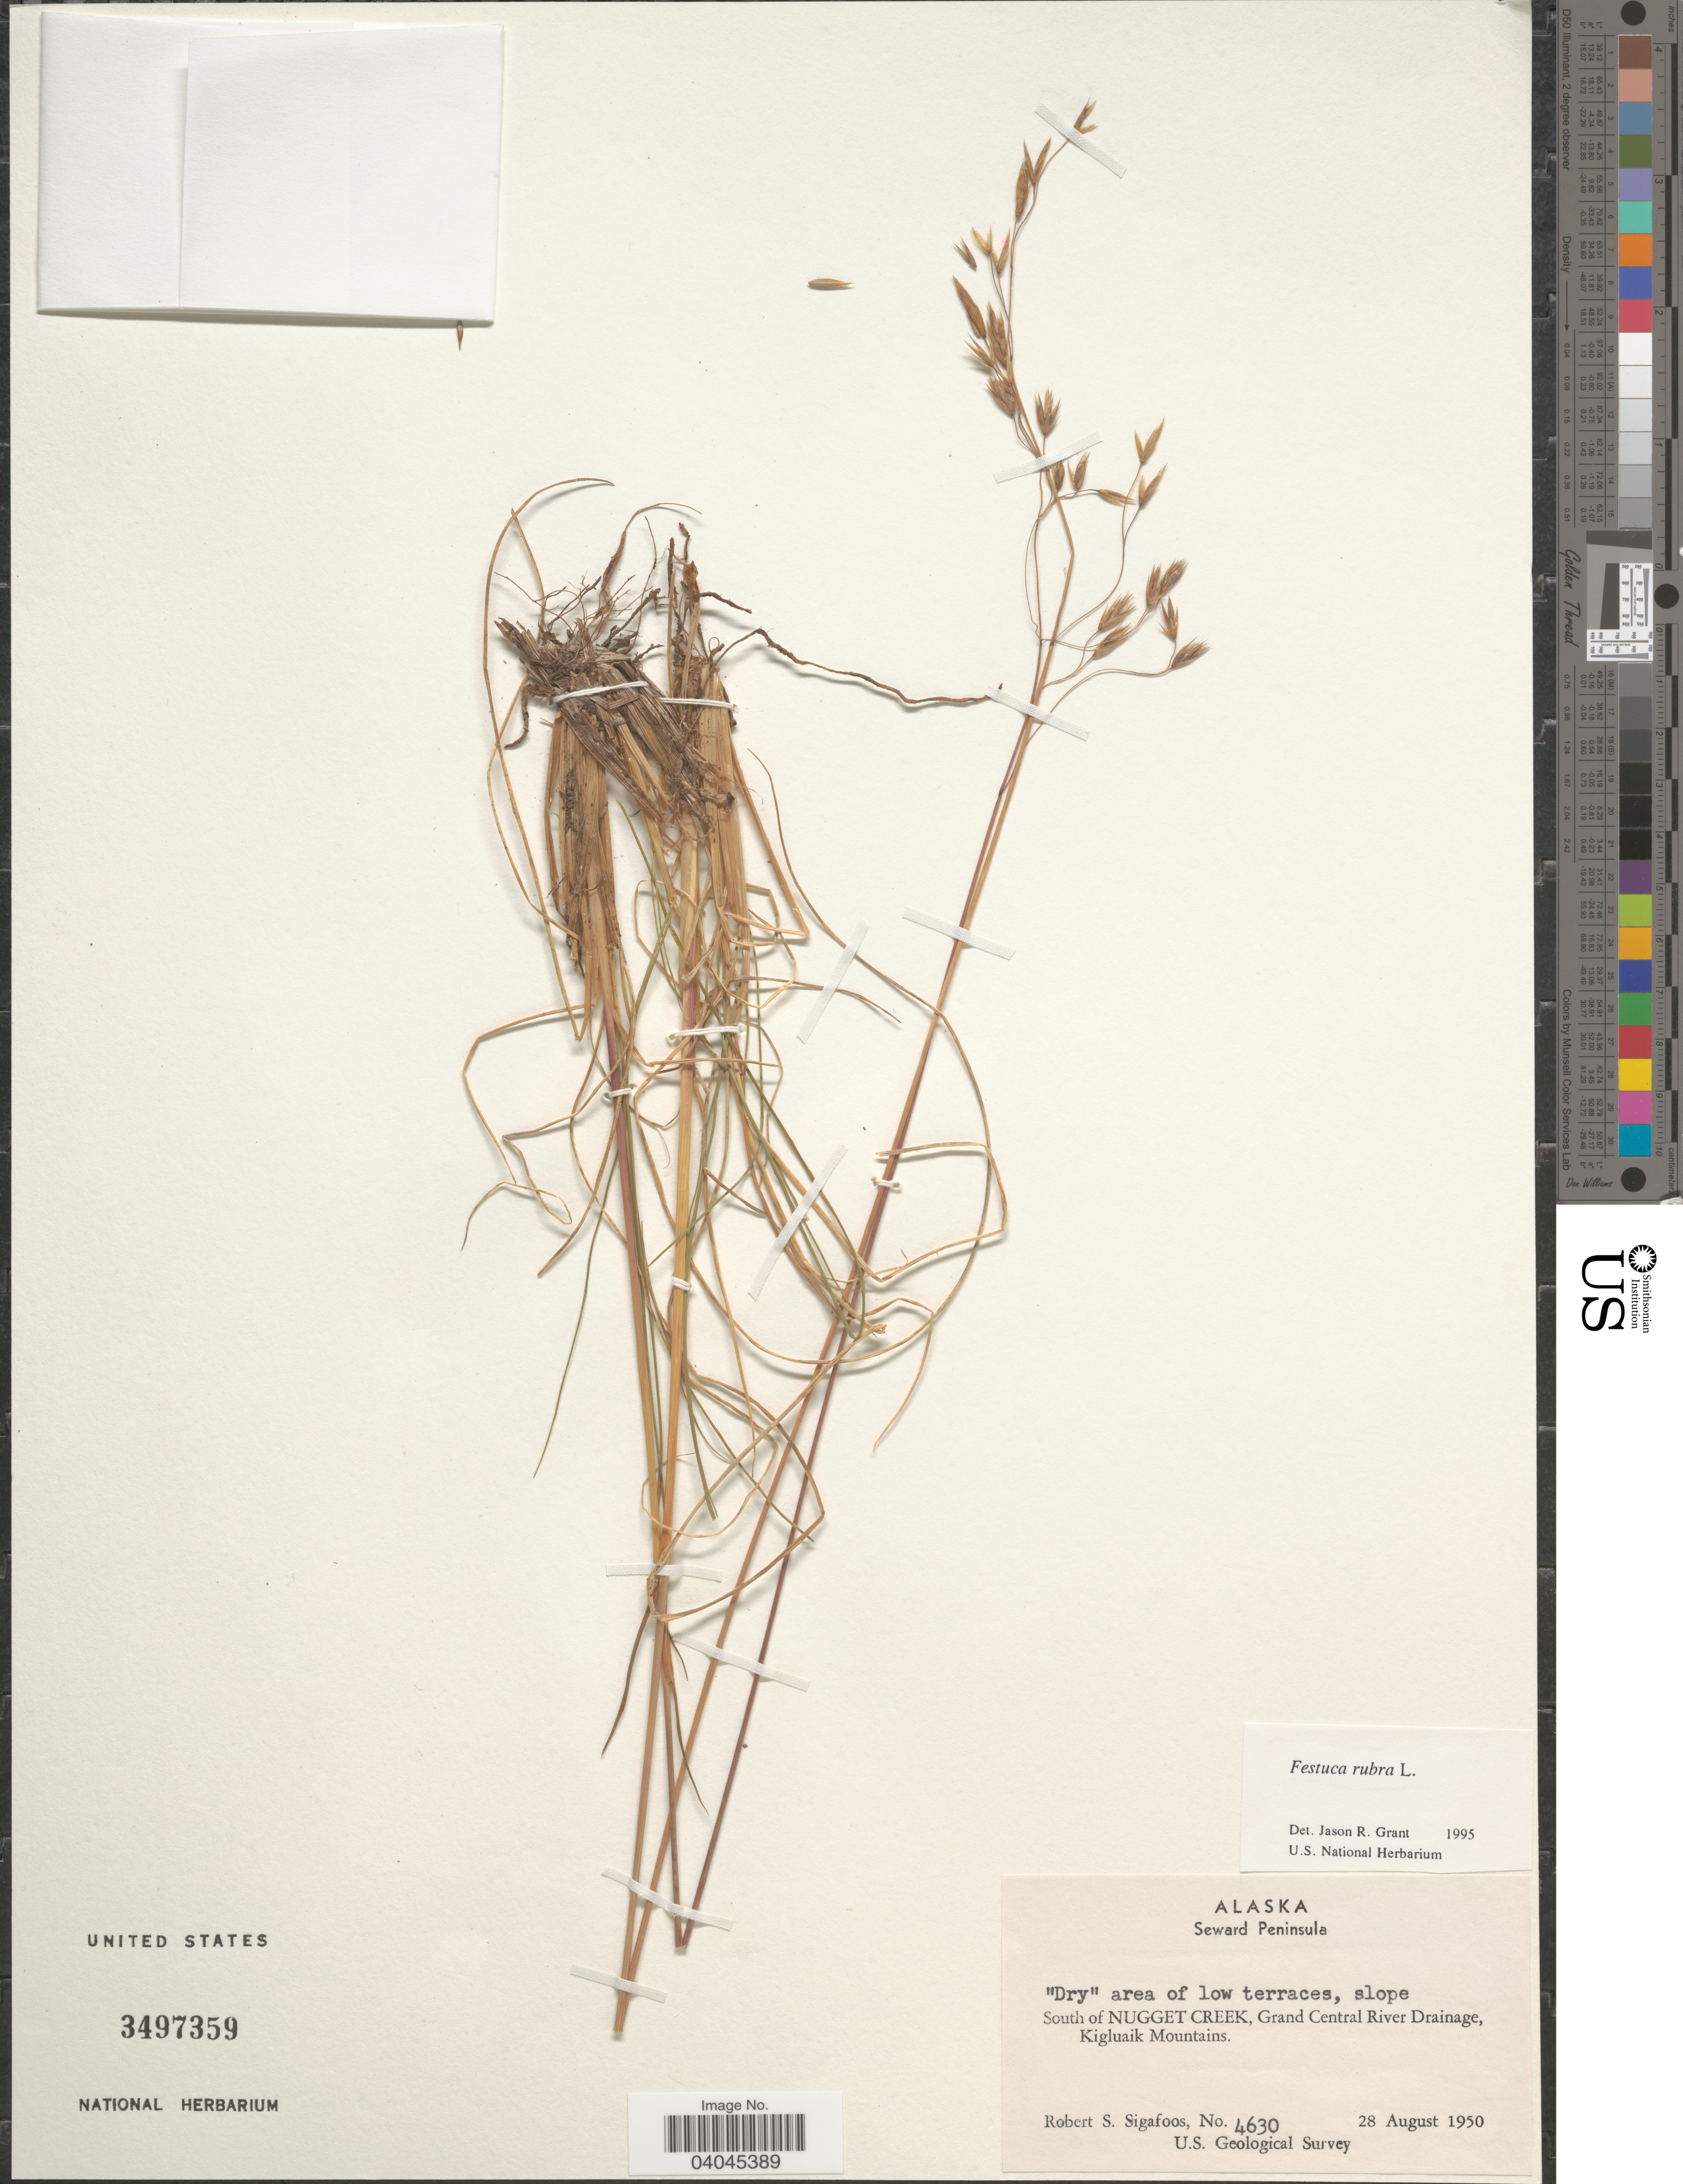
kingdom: Plantae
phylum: Tracheophyta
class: Liliopsida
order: Poales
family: Poaceae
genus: Festuca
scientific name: Festuca rubra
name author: L.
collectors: R. Sigafoos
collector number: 4630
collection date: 1950-08-28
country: United States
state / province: Alaska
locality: Seward Peninsula. "Dry" area of low terraces, slope South of Nugget Creek, Grand Central River Drainage, Kigluaik Mountains.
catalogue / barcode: US 3497359